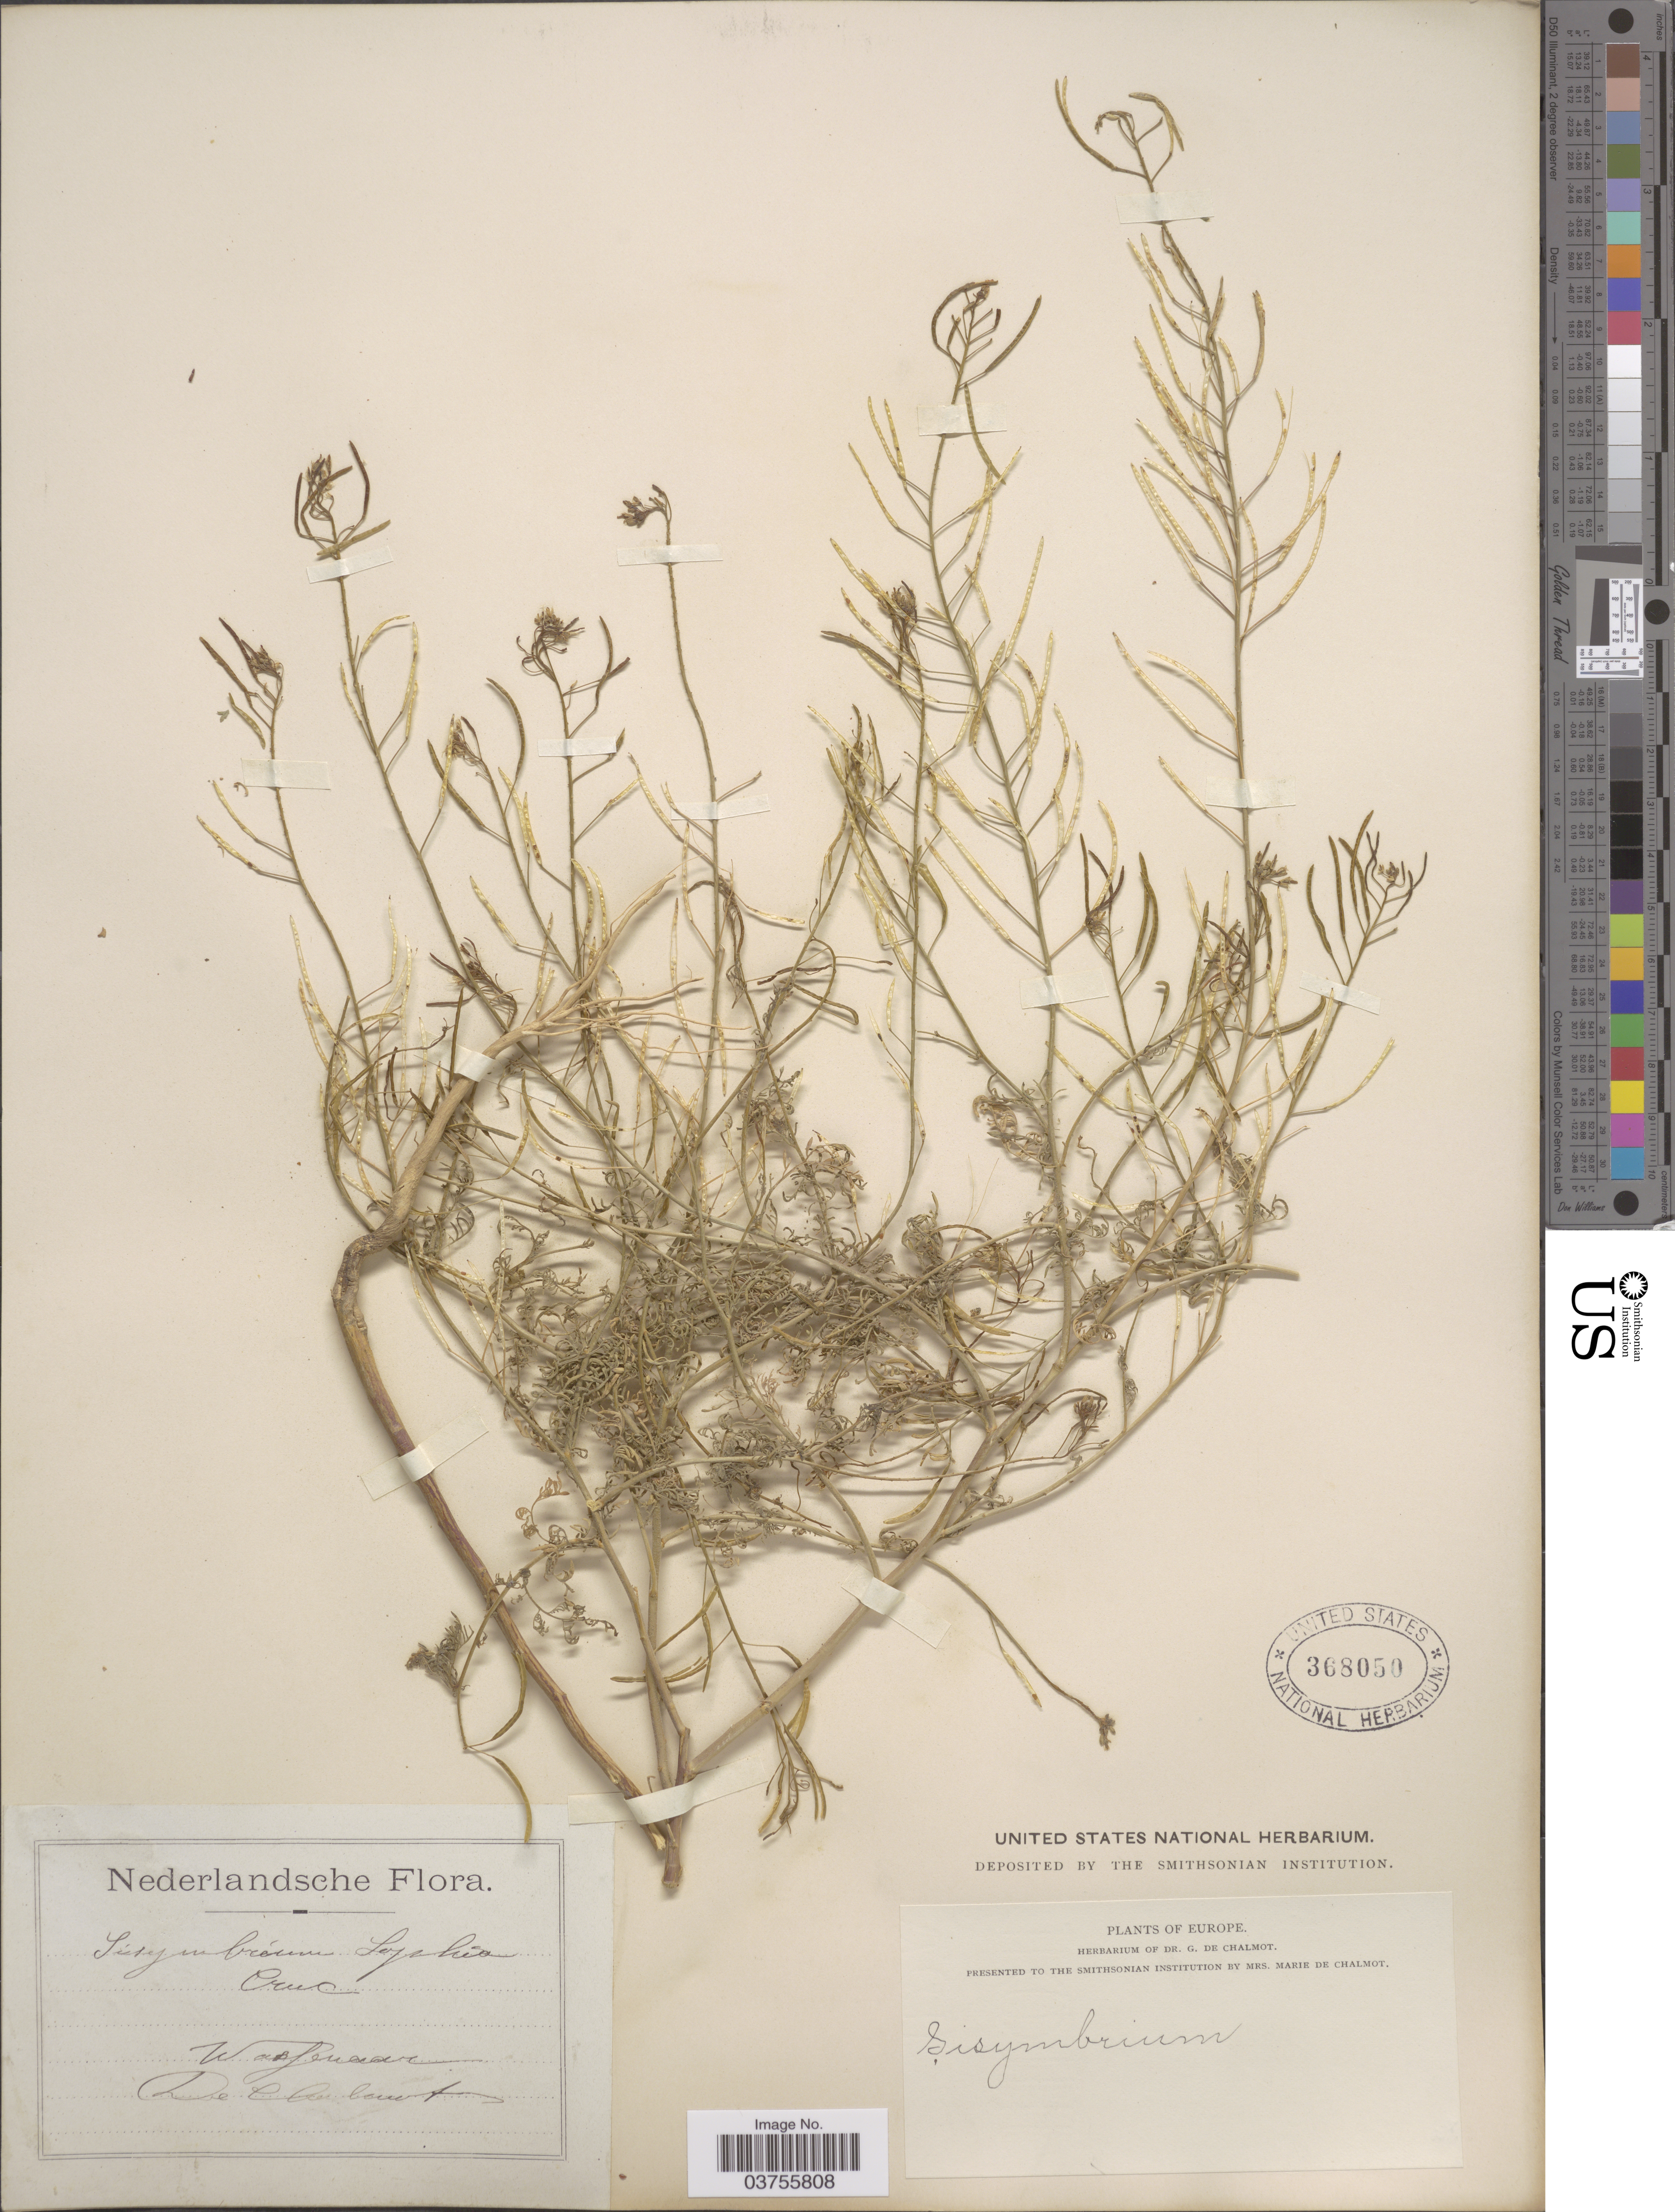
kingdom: Plantae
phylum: Tracheophyta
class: Magnoliopsida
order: Brassicales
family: Brassicaceae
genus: Sophia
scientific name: Sophia sophia (L.) Britton nom. illeg. (tautonym)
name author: (L.) Britton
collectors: G. de Chalmot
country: Netherlands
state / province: Zuid Holland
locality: Wassenaar.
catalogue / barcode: US 368050